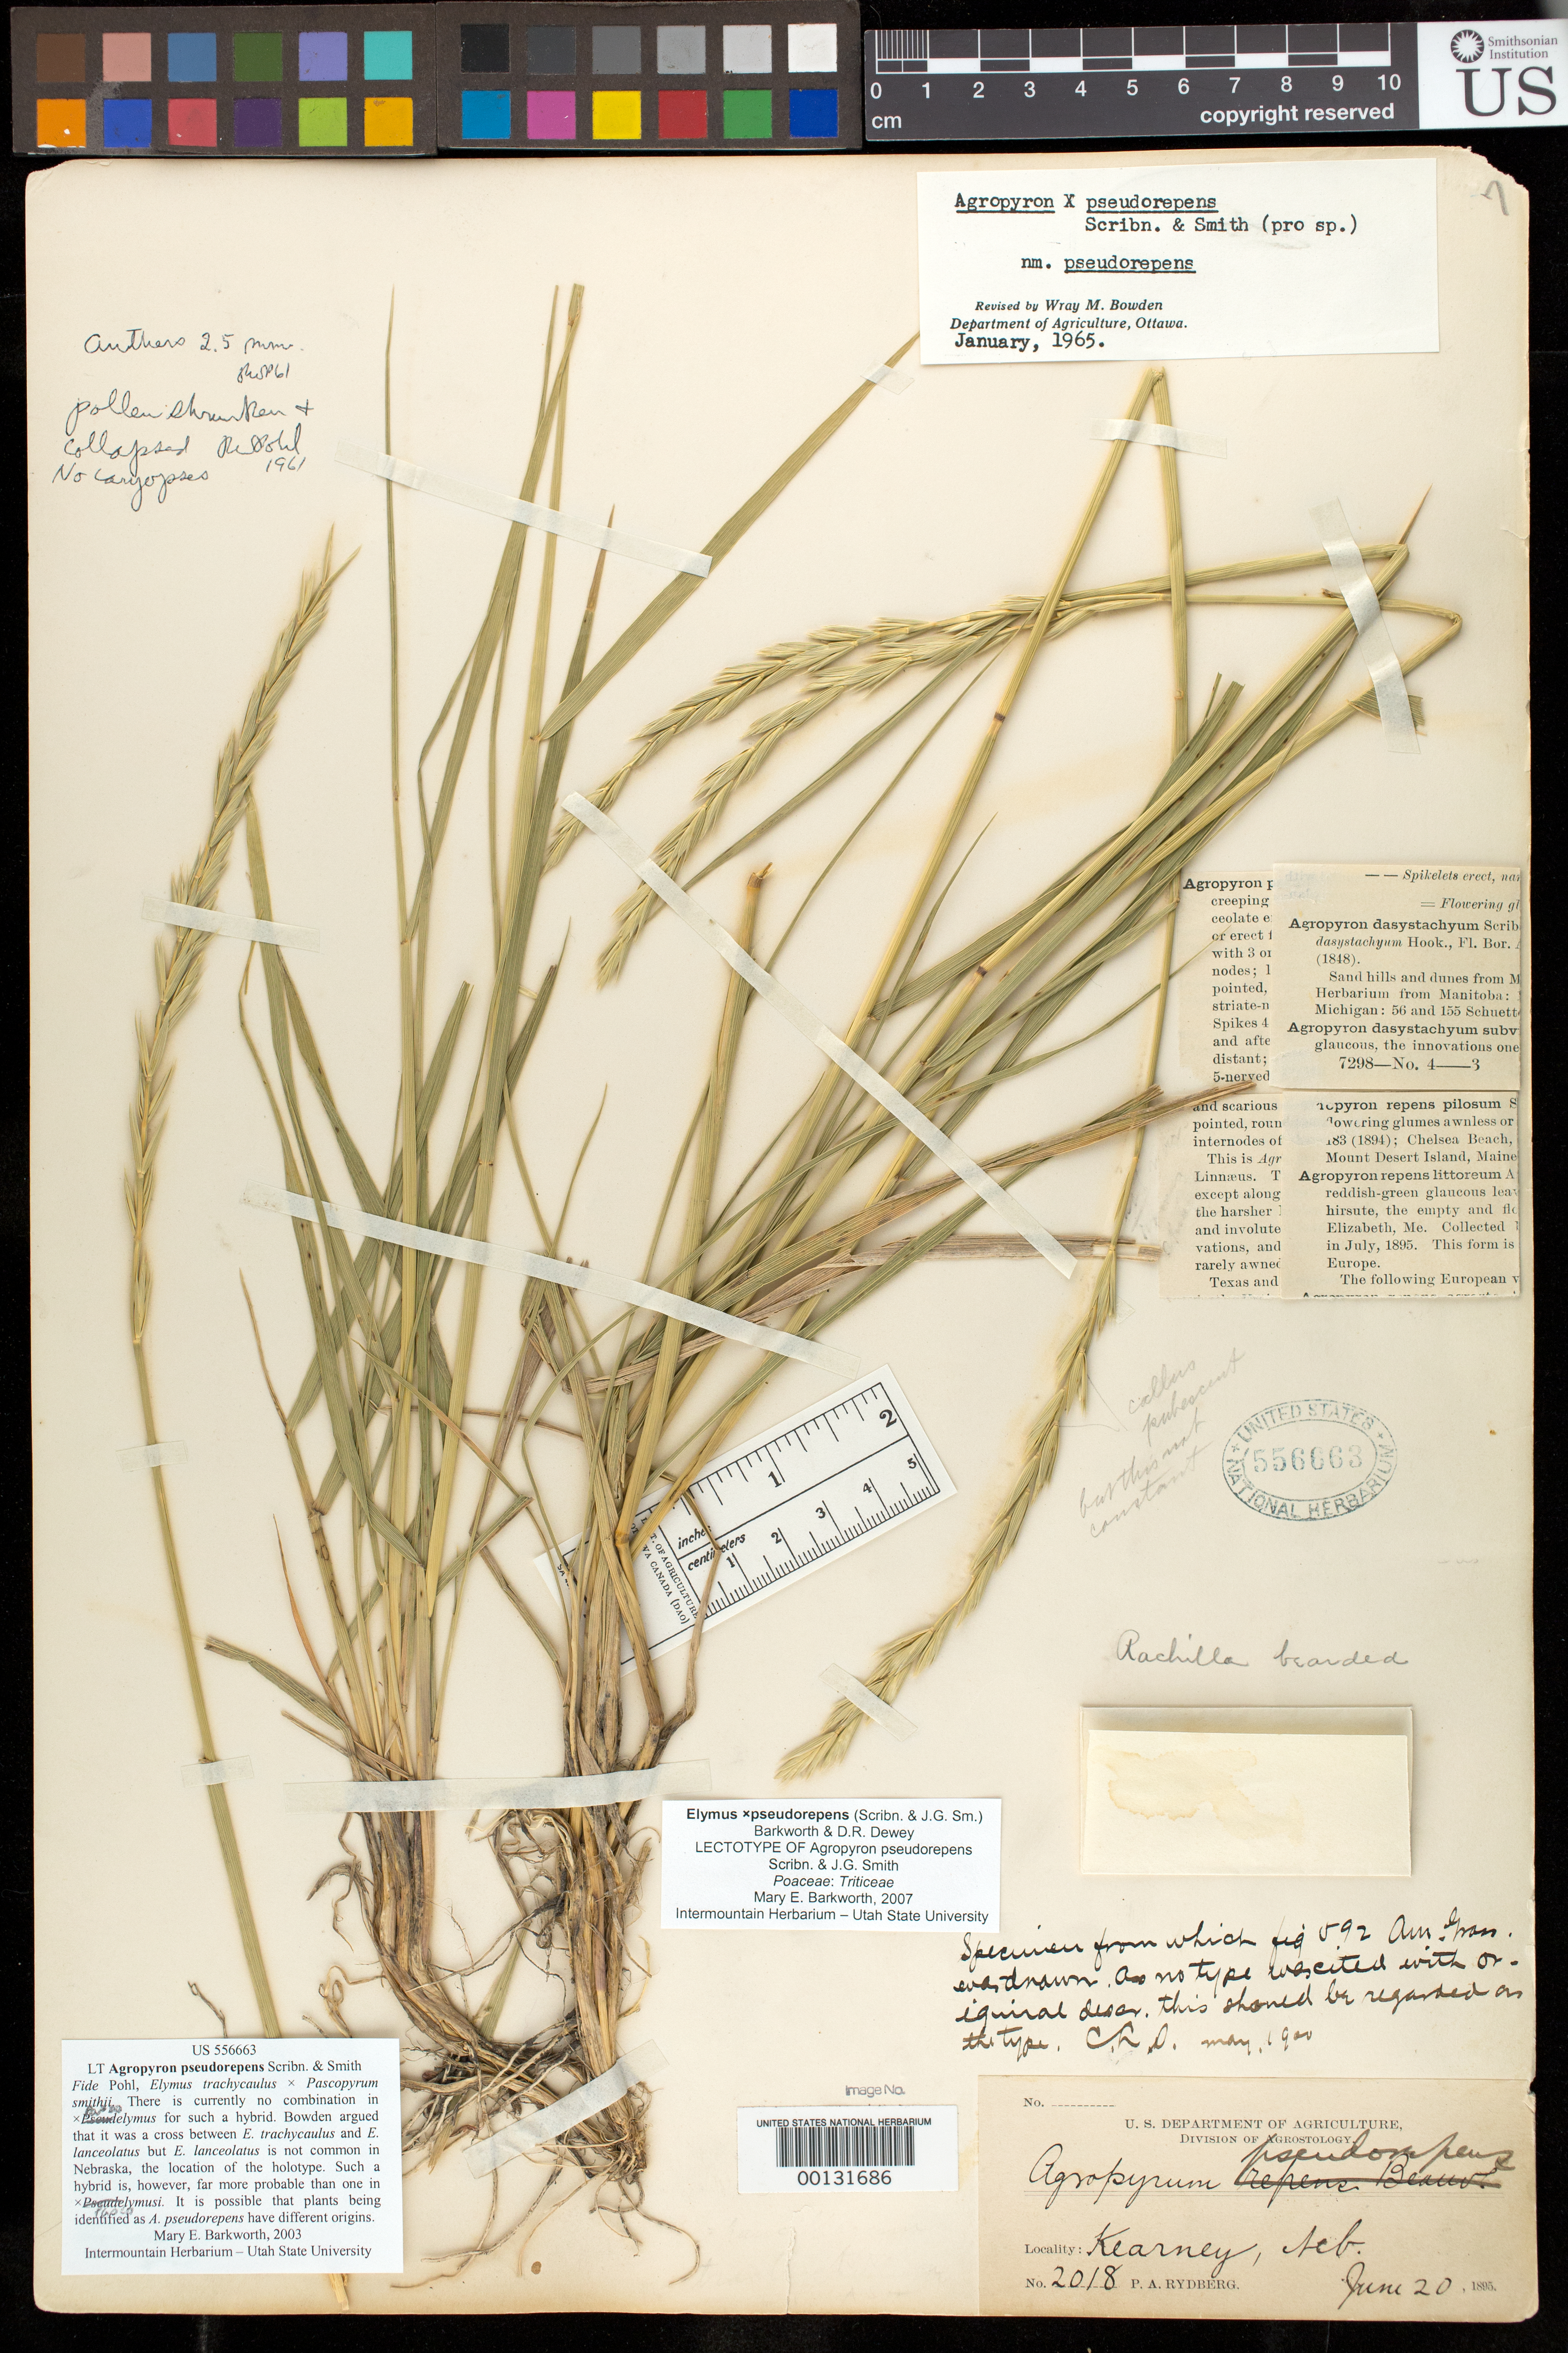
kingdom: Plantae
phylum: Tracheophyta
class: Liliopsida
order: Poales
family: Poaceae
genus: Agropyron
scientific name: Agropyron pseudorepens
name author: Scribn. & J.G. Sm.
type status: Lectotype; Syntype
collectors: P. A. Rydberg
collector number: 2018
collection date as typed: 20 Jun 1895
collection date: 1895-06-20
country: United States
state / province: Nebraska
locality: Kearney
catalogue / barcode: US 556663